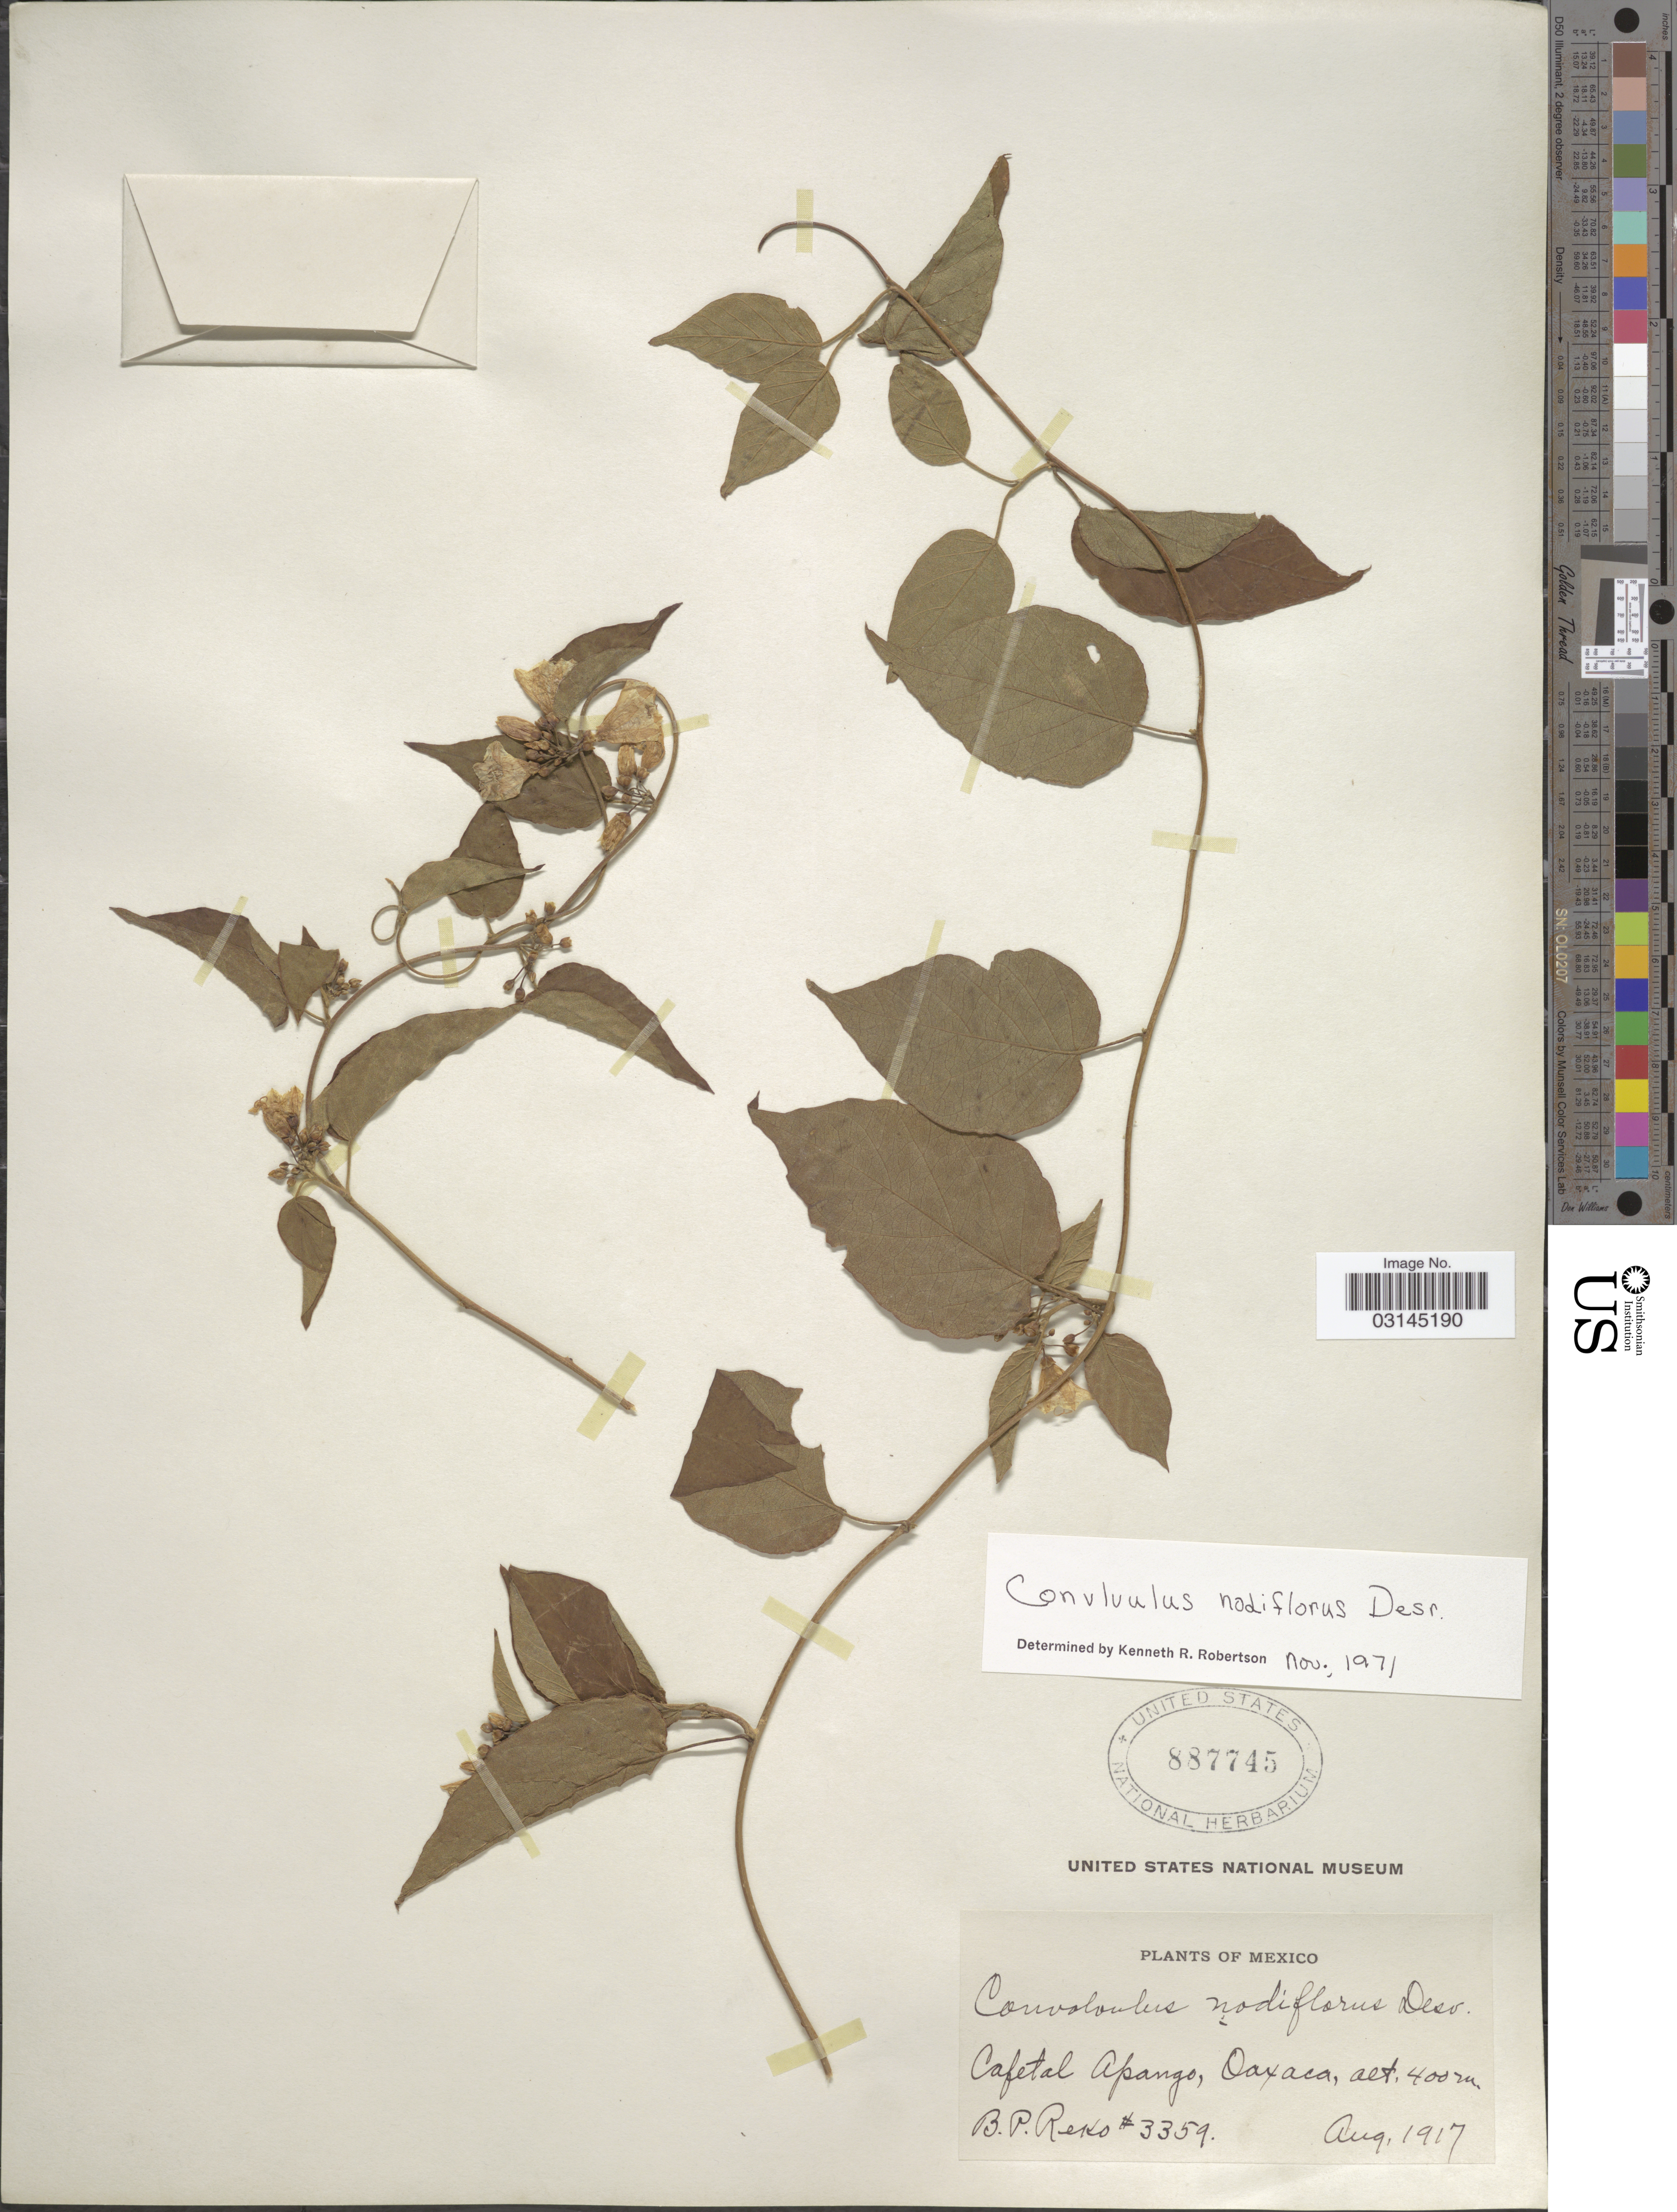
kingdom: Plantae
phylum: Tracheophyta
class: Magnoliopsida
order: Solanales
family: Convolvulaceae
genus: Convolvulus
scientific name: Convolvulus nodiflorus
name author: Desr.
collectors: B. P. Reko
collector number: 3359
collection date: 1917-08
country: Mexico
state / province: Oaxaca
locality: Cafetal Apango, Oaxaca.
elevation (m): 400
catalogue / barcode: US 887745